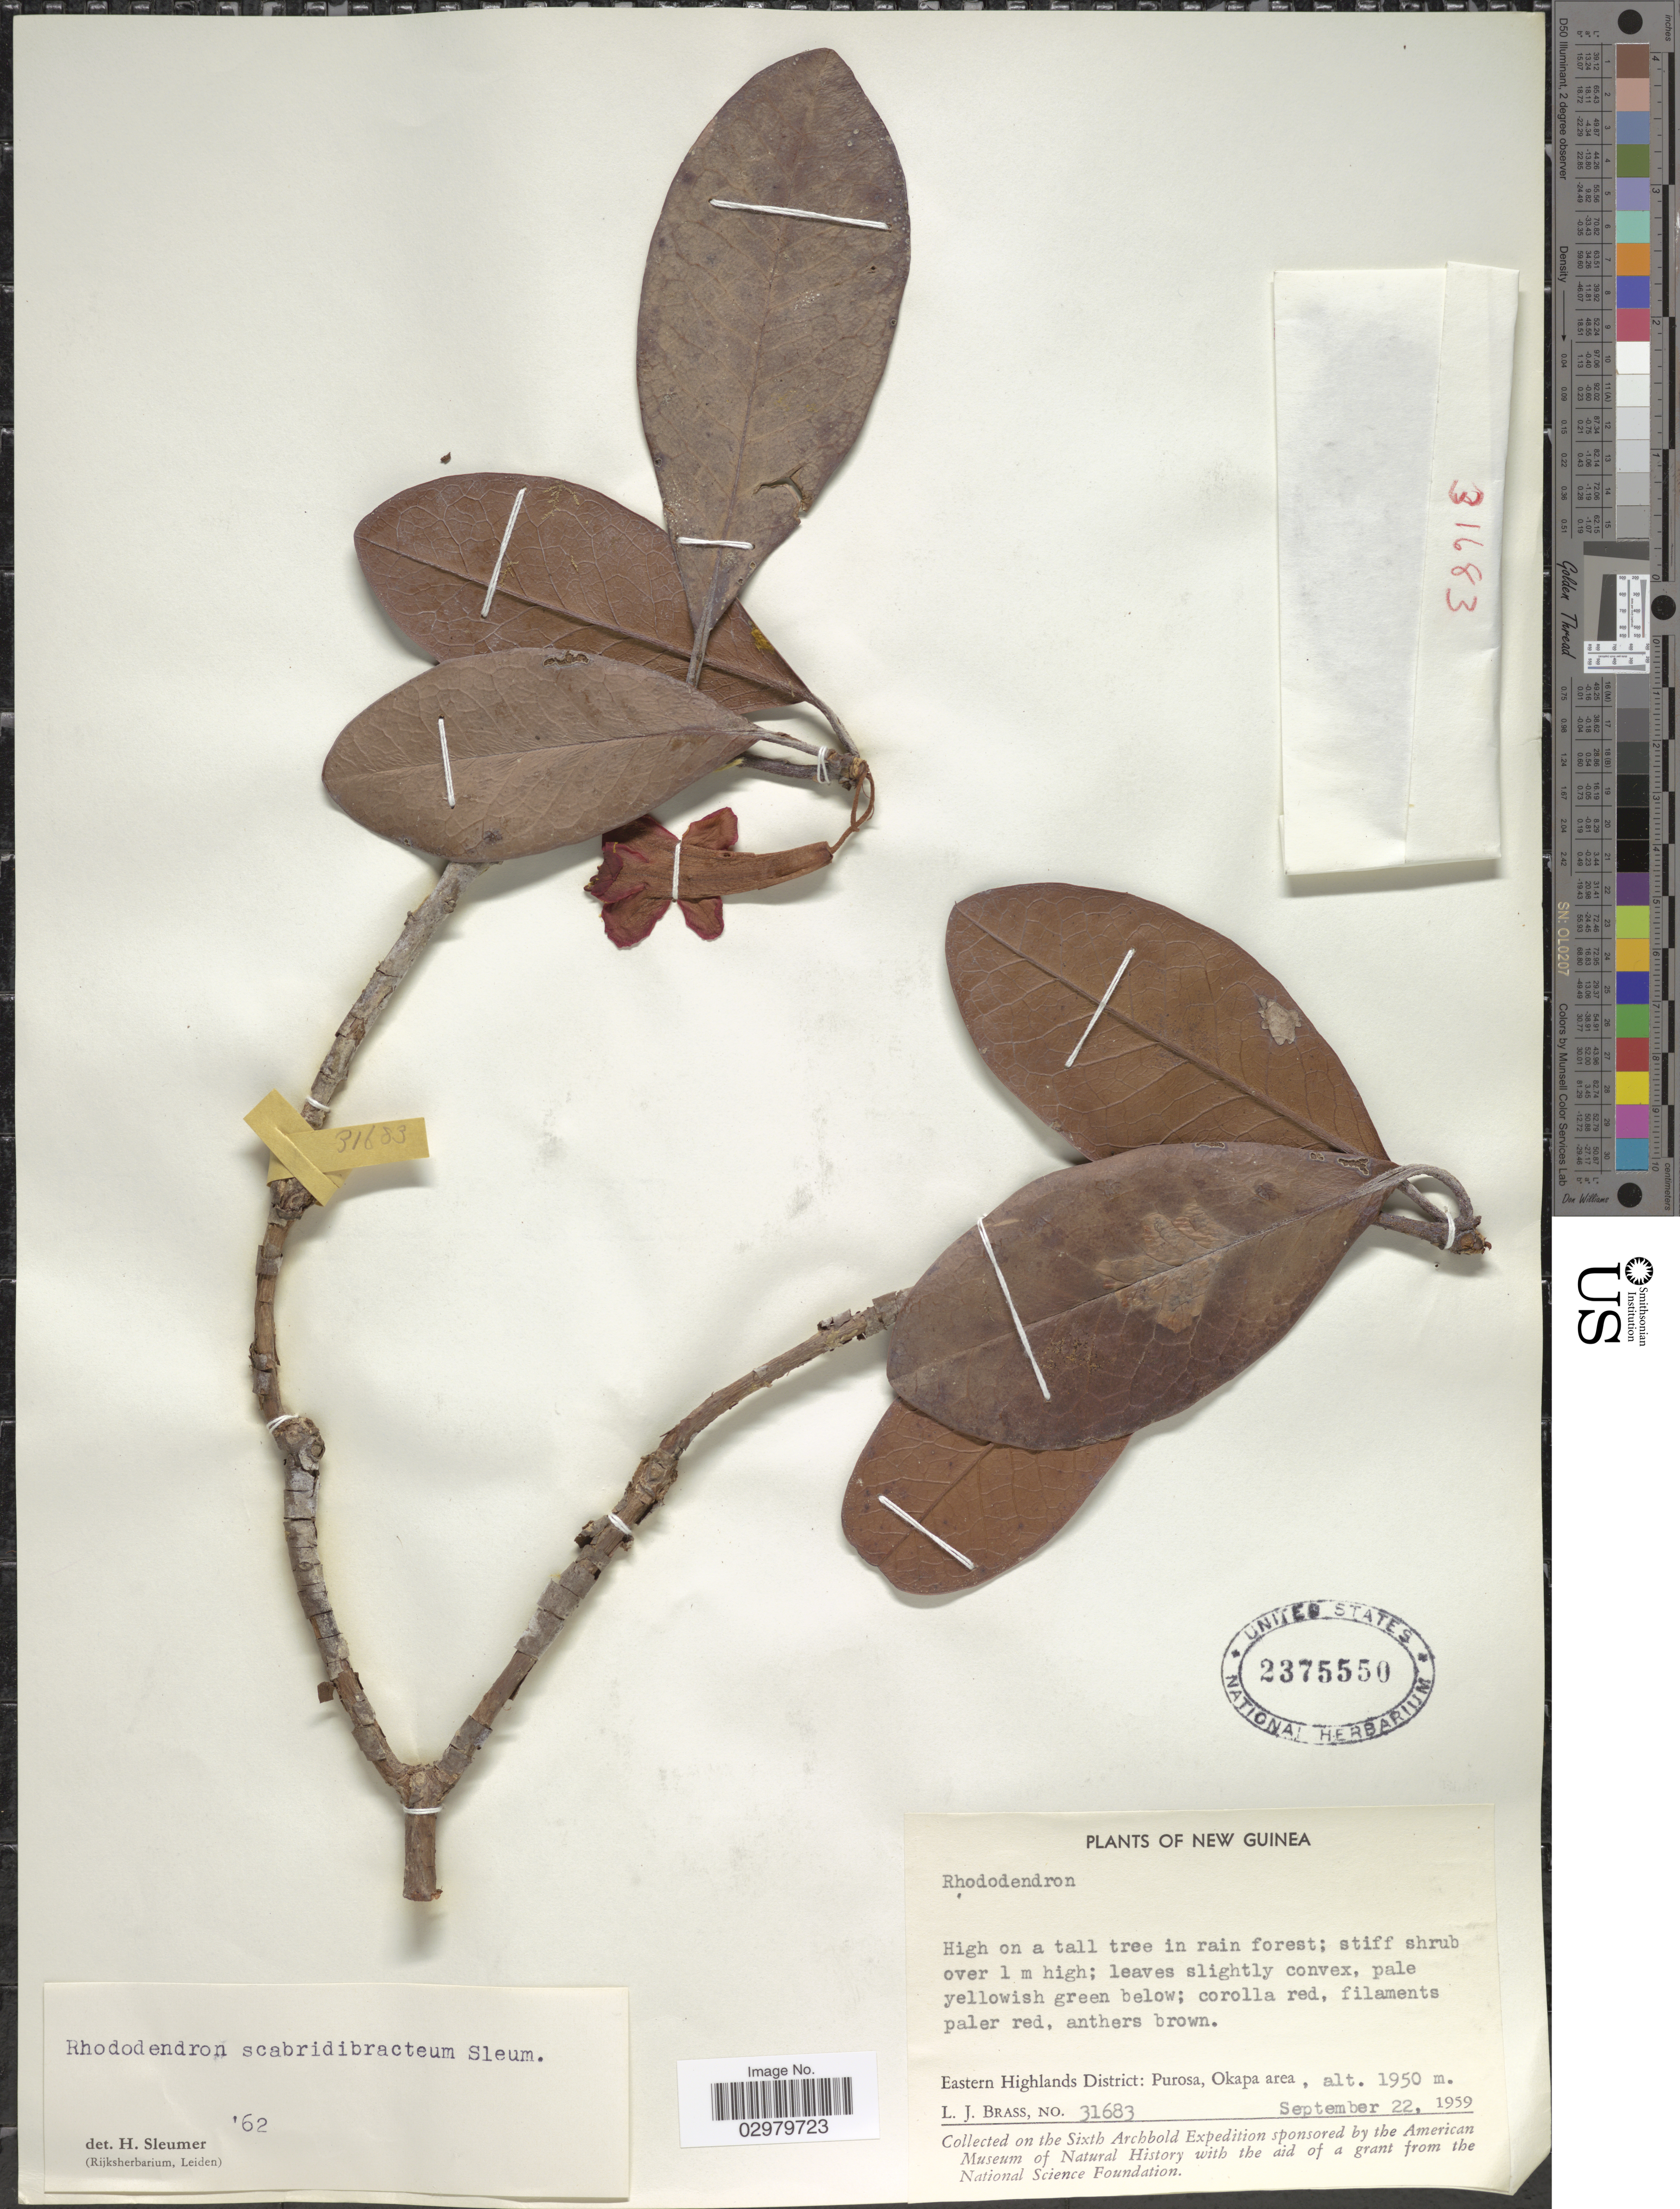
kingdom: Plantae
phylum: Tracheophyta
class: Magnoliopsida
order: Ericales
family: Ericaceae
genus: Rhododendron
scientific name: Rhododendron scabridibracteum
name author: Sleumer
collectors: L. J. Brass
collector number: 31683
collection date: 1959-09-22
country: Papua New Guinea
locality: New Guinea. Eastern Highlands District: Purosa, Okapa area.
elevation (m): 1950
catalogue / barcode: US 2375550